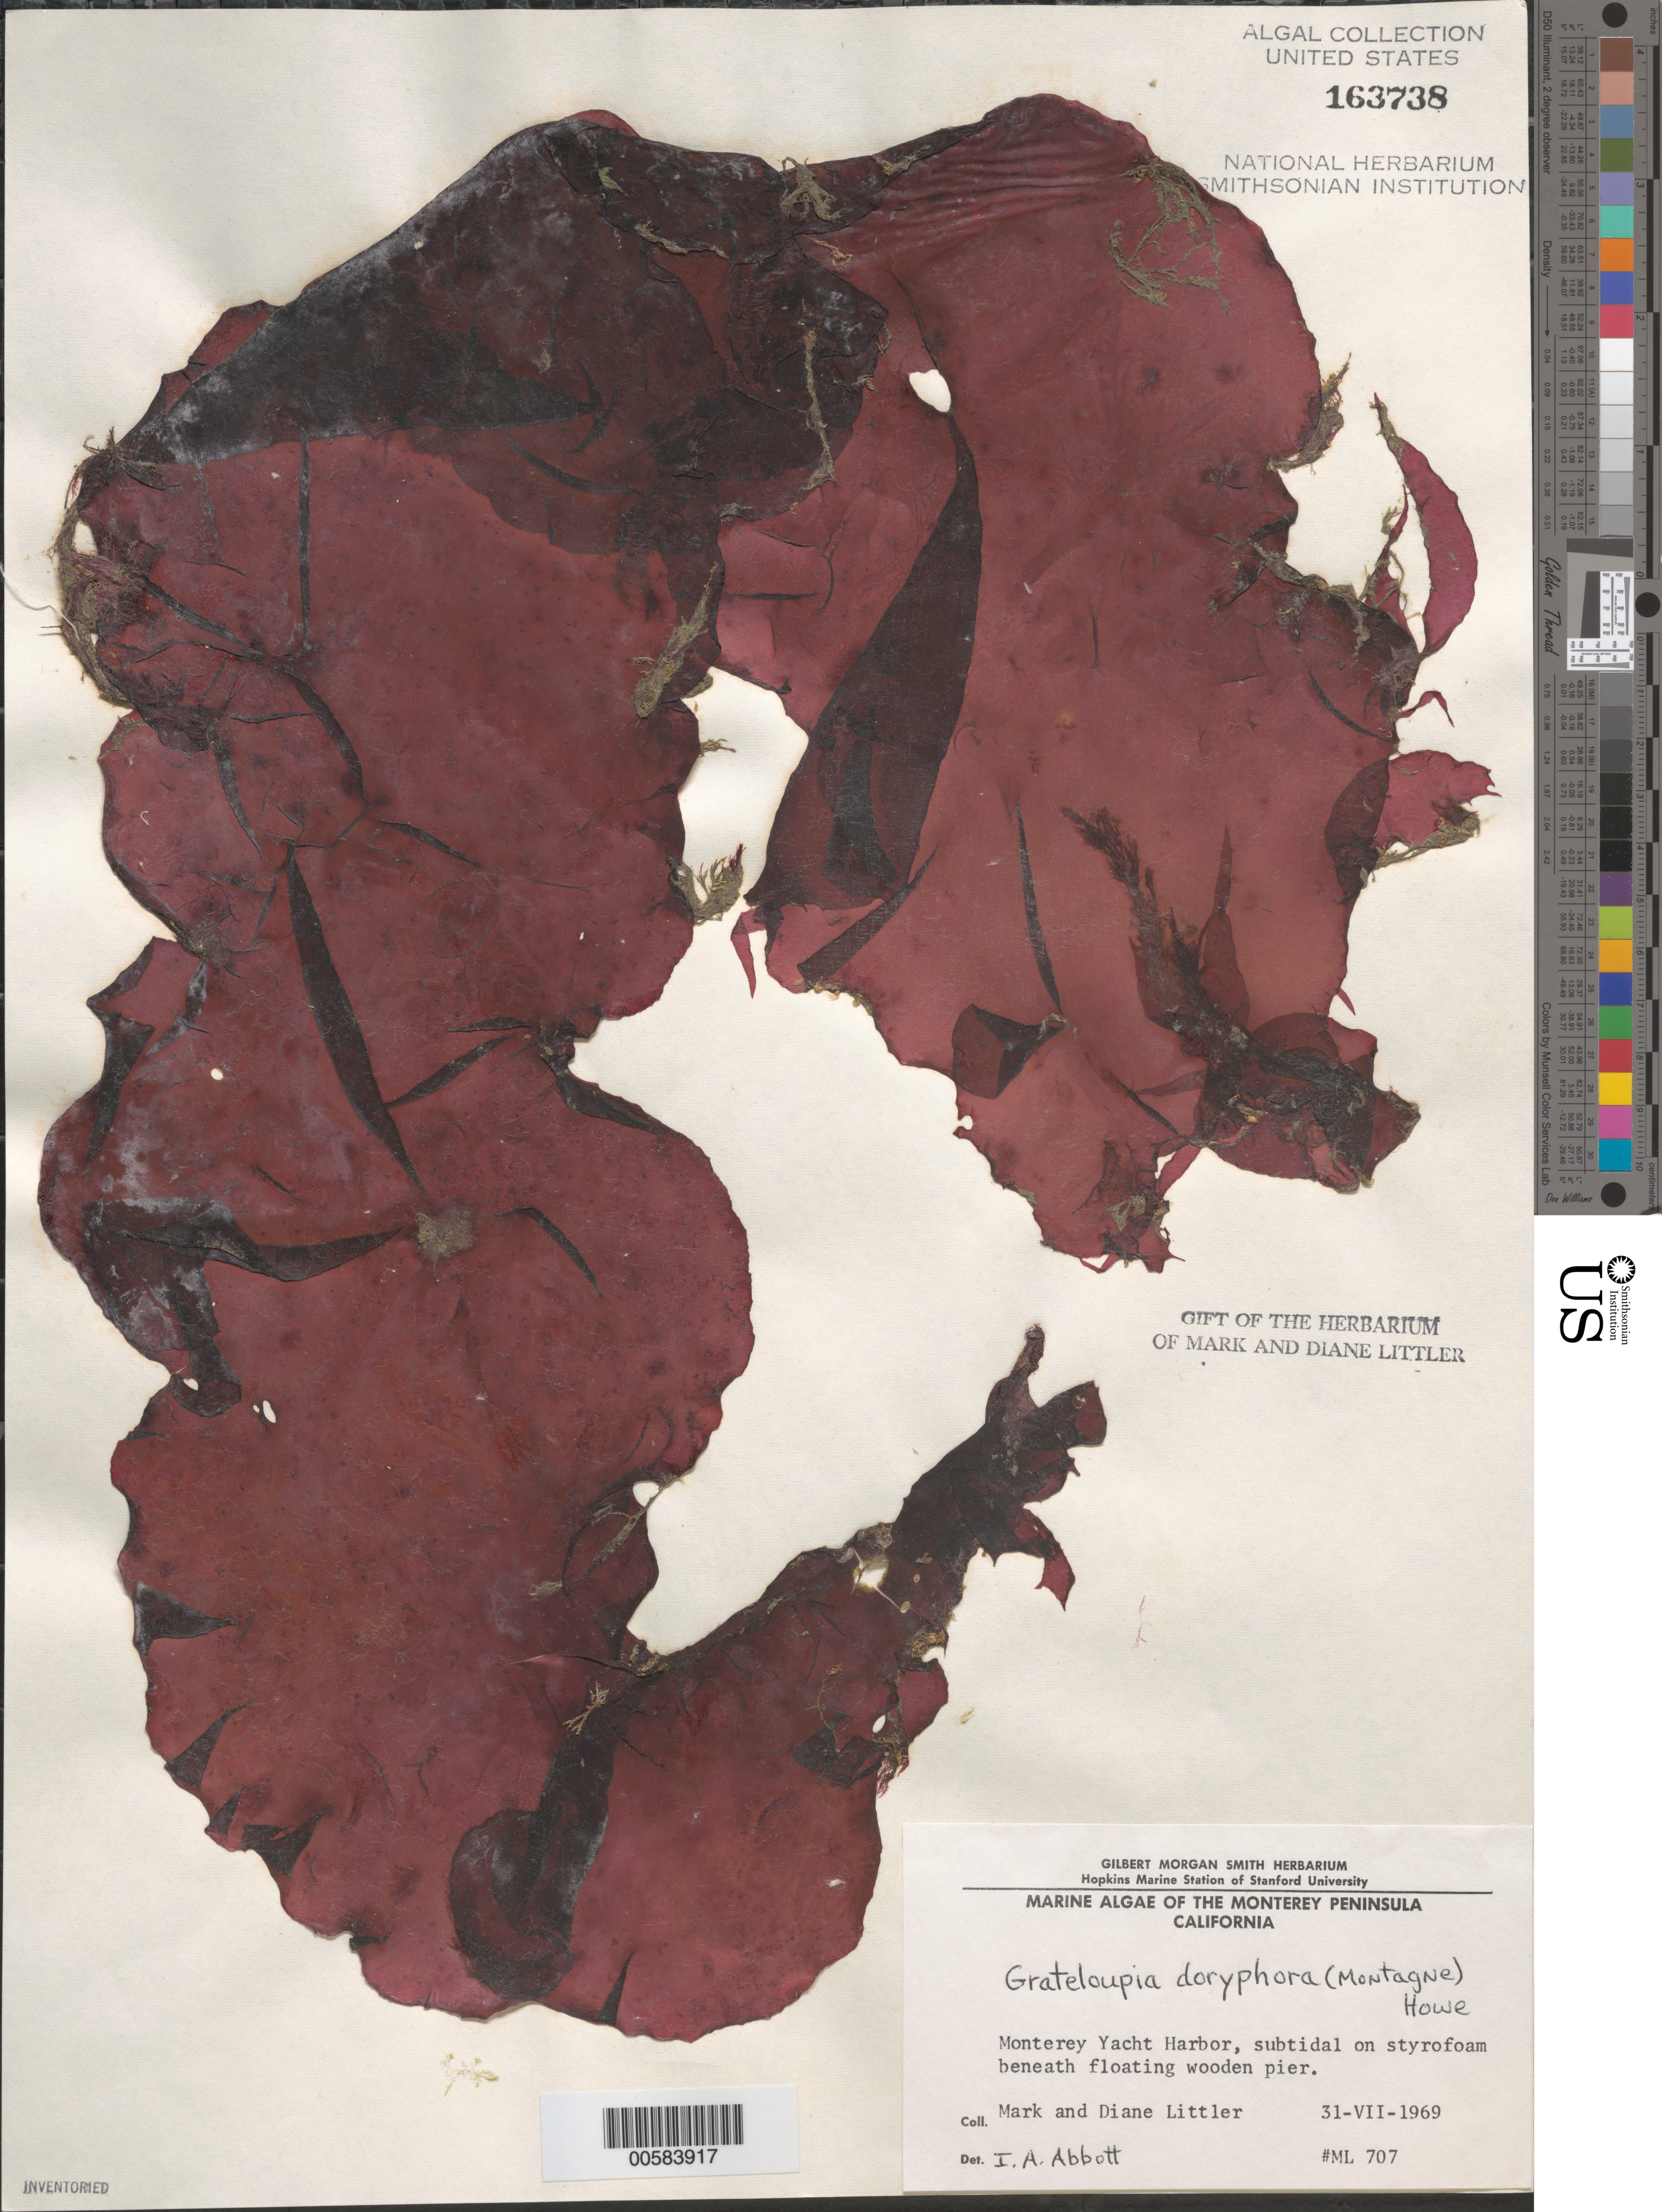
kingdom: Plantae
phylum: Rhodophyta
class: Florideophyceae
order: Halymeniales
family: Halymeniaceae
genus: Grateloupia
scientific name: Grateloupia doryphora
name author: (Mont.) Howe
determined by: Abbott, Isabella A.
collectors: M. M. Littler & D. S. Littler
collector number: ML 707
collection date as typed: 31 Jul 1969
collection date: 1969-07-31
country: United States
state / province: California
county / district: Monterey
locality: Monterey Yacht Harbor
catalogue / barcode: US 163738